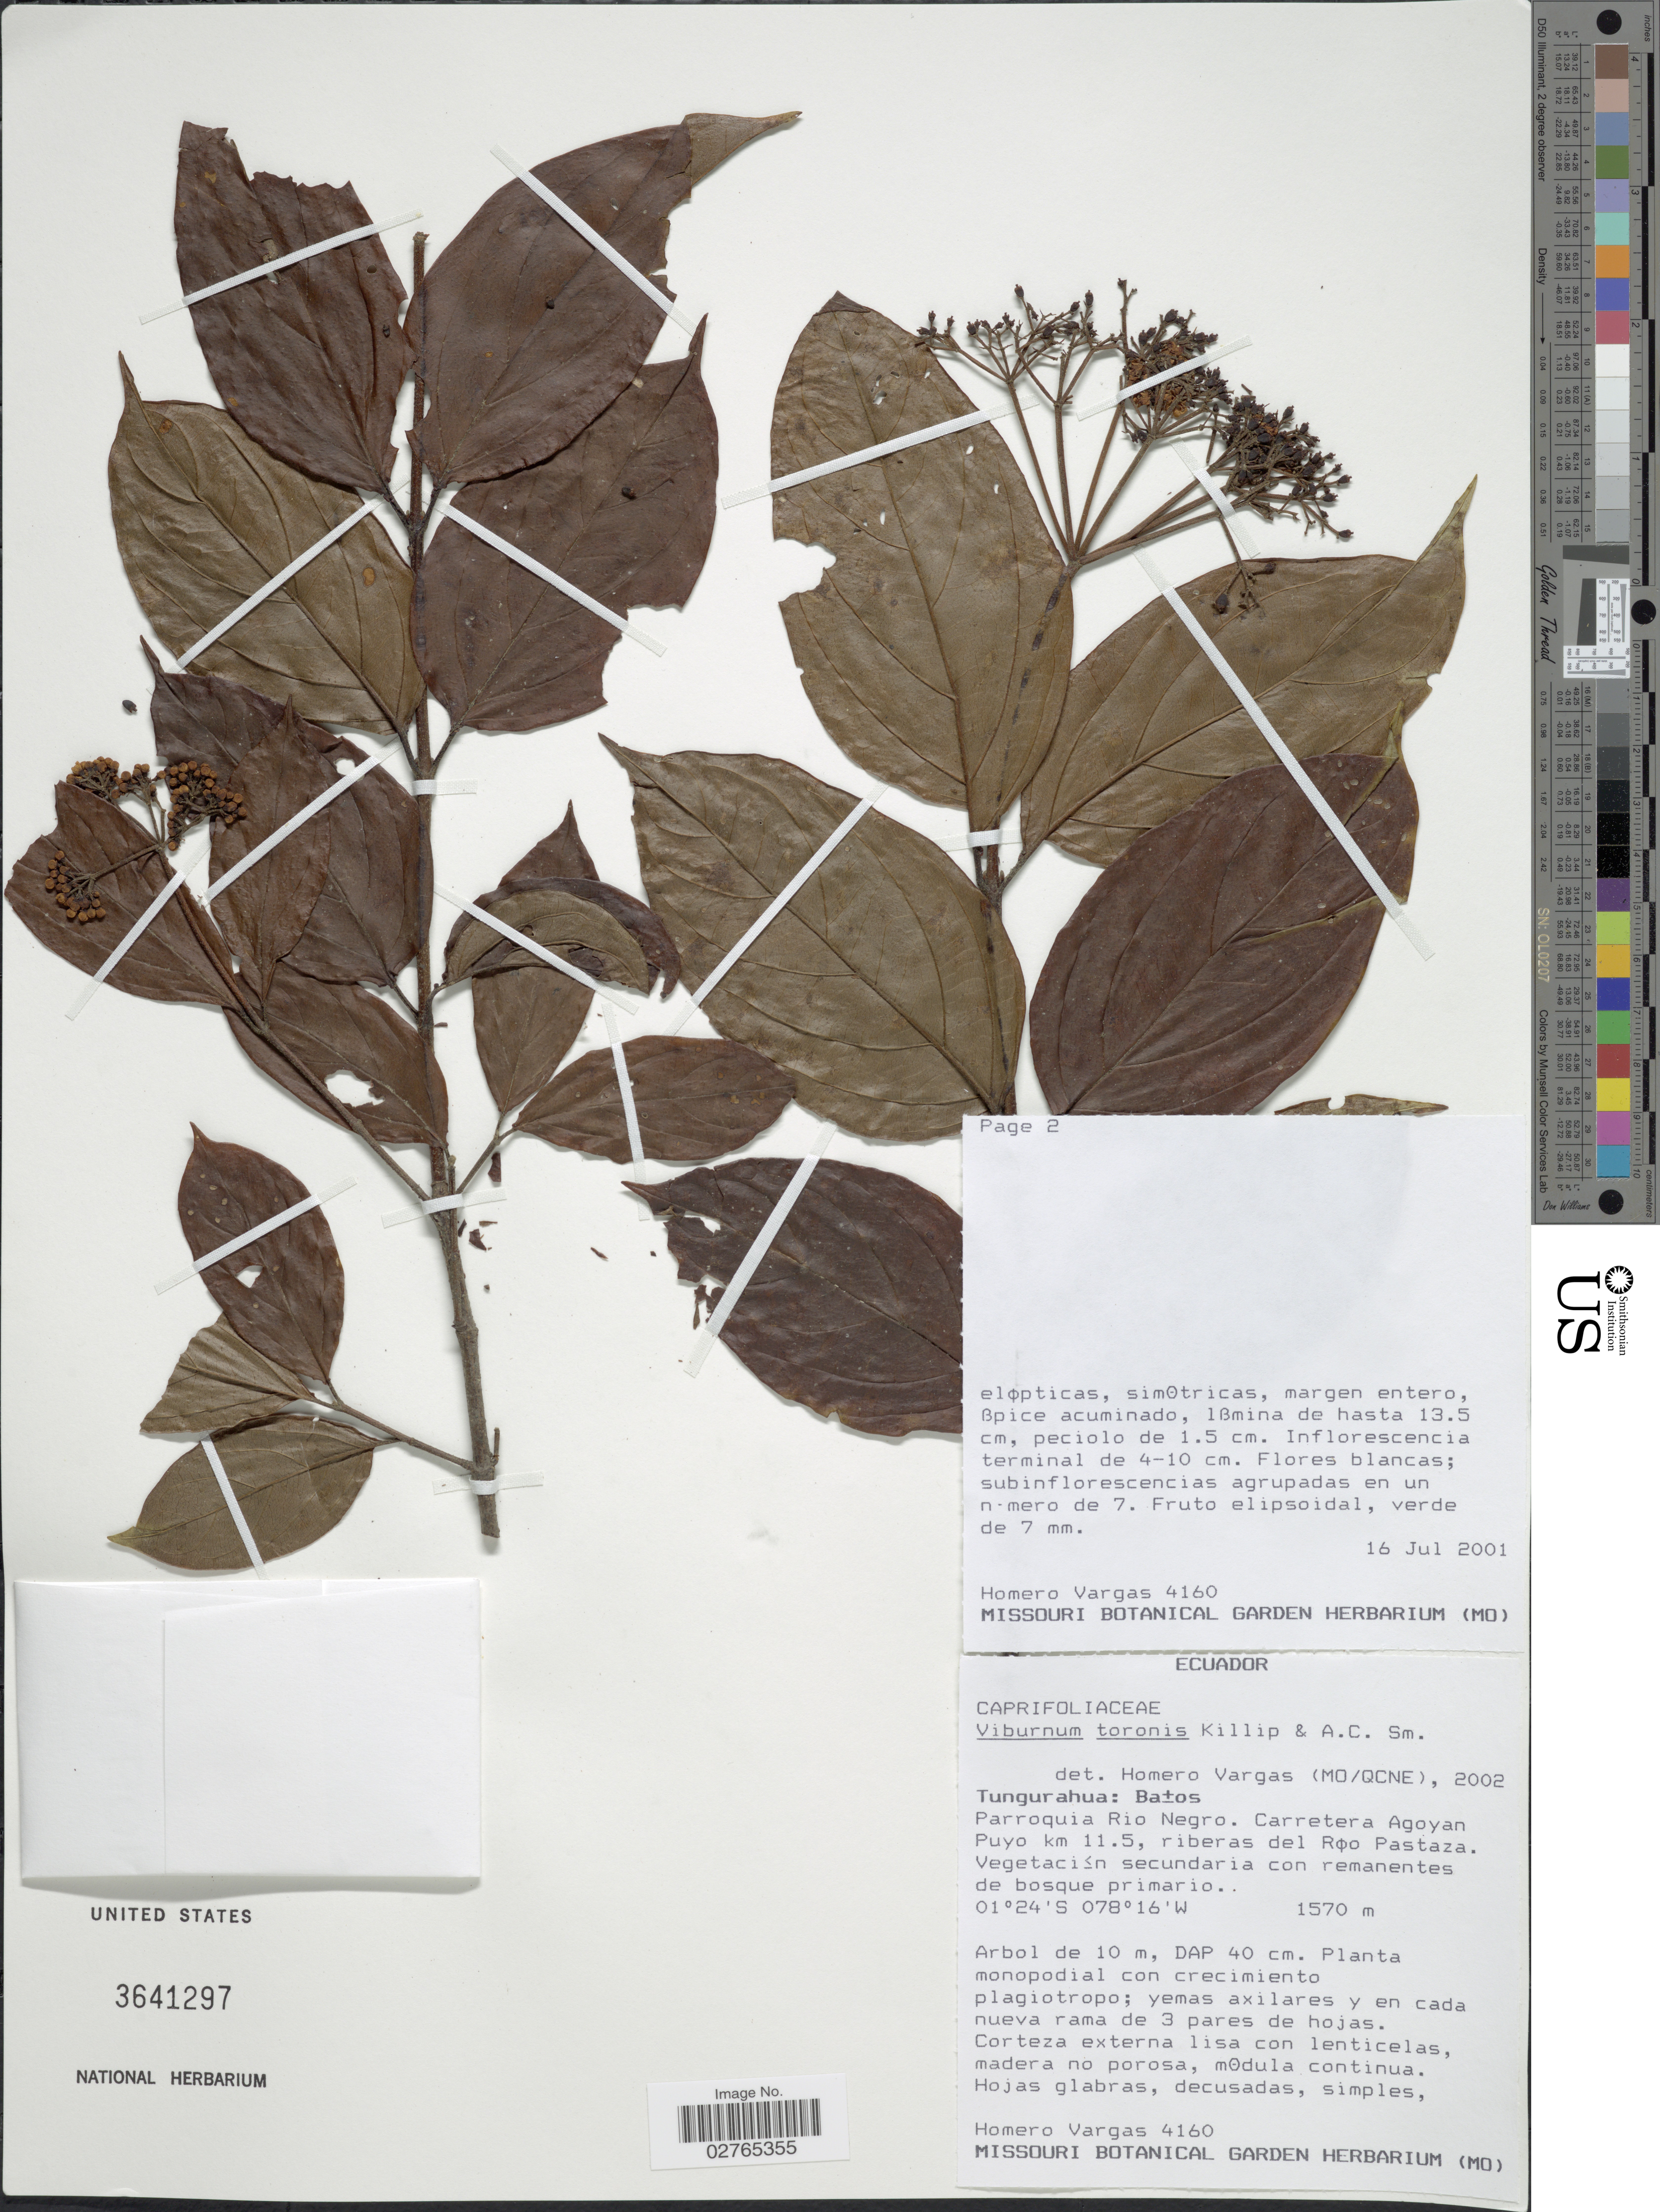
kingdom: Plantae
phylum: Tracheophyta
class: Magnoliopsida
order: Dipsacales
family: Viburnaceae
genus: Viburnum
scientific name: Viburnum toronis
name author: Killip & A.C. Sm.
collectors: H. Vargas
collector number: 4160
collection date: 2001-07-16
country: Ecuador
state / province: Tungurahua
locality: Batos. Parroquia Rio Negro. Carretera Agoyan Puyo km 11.5, riberas del Rio Pastaza.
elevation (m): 1570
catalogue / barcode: US 3641297